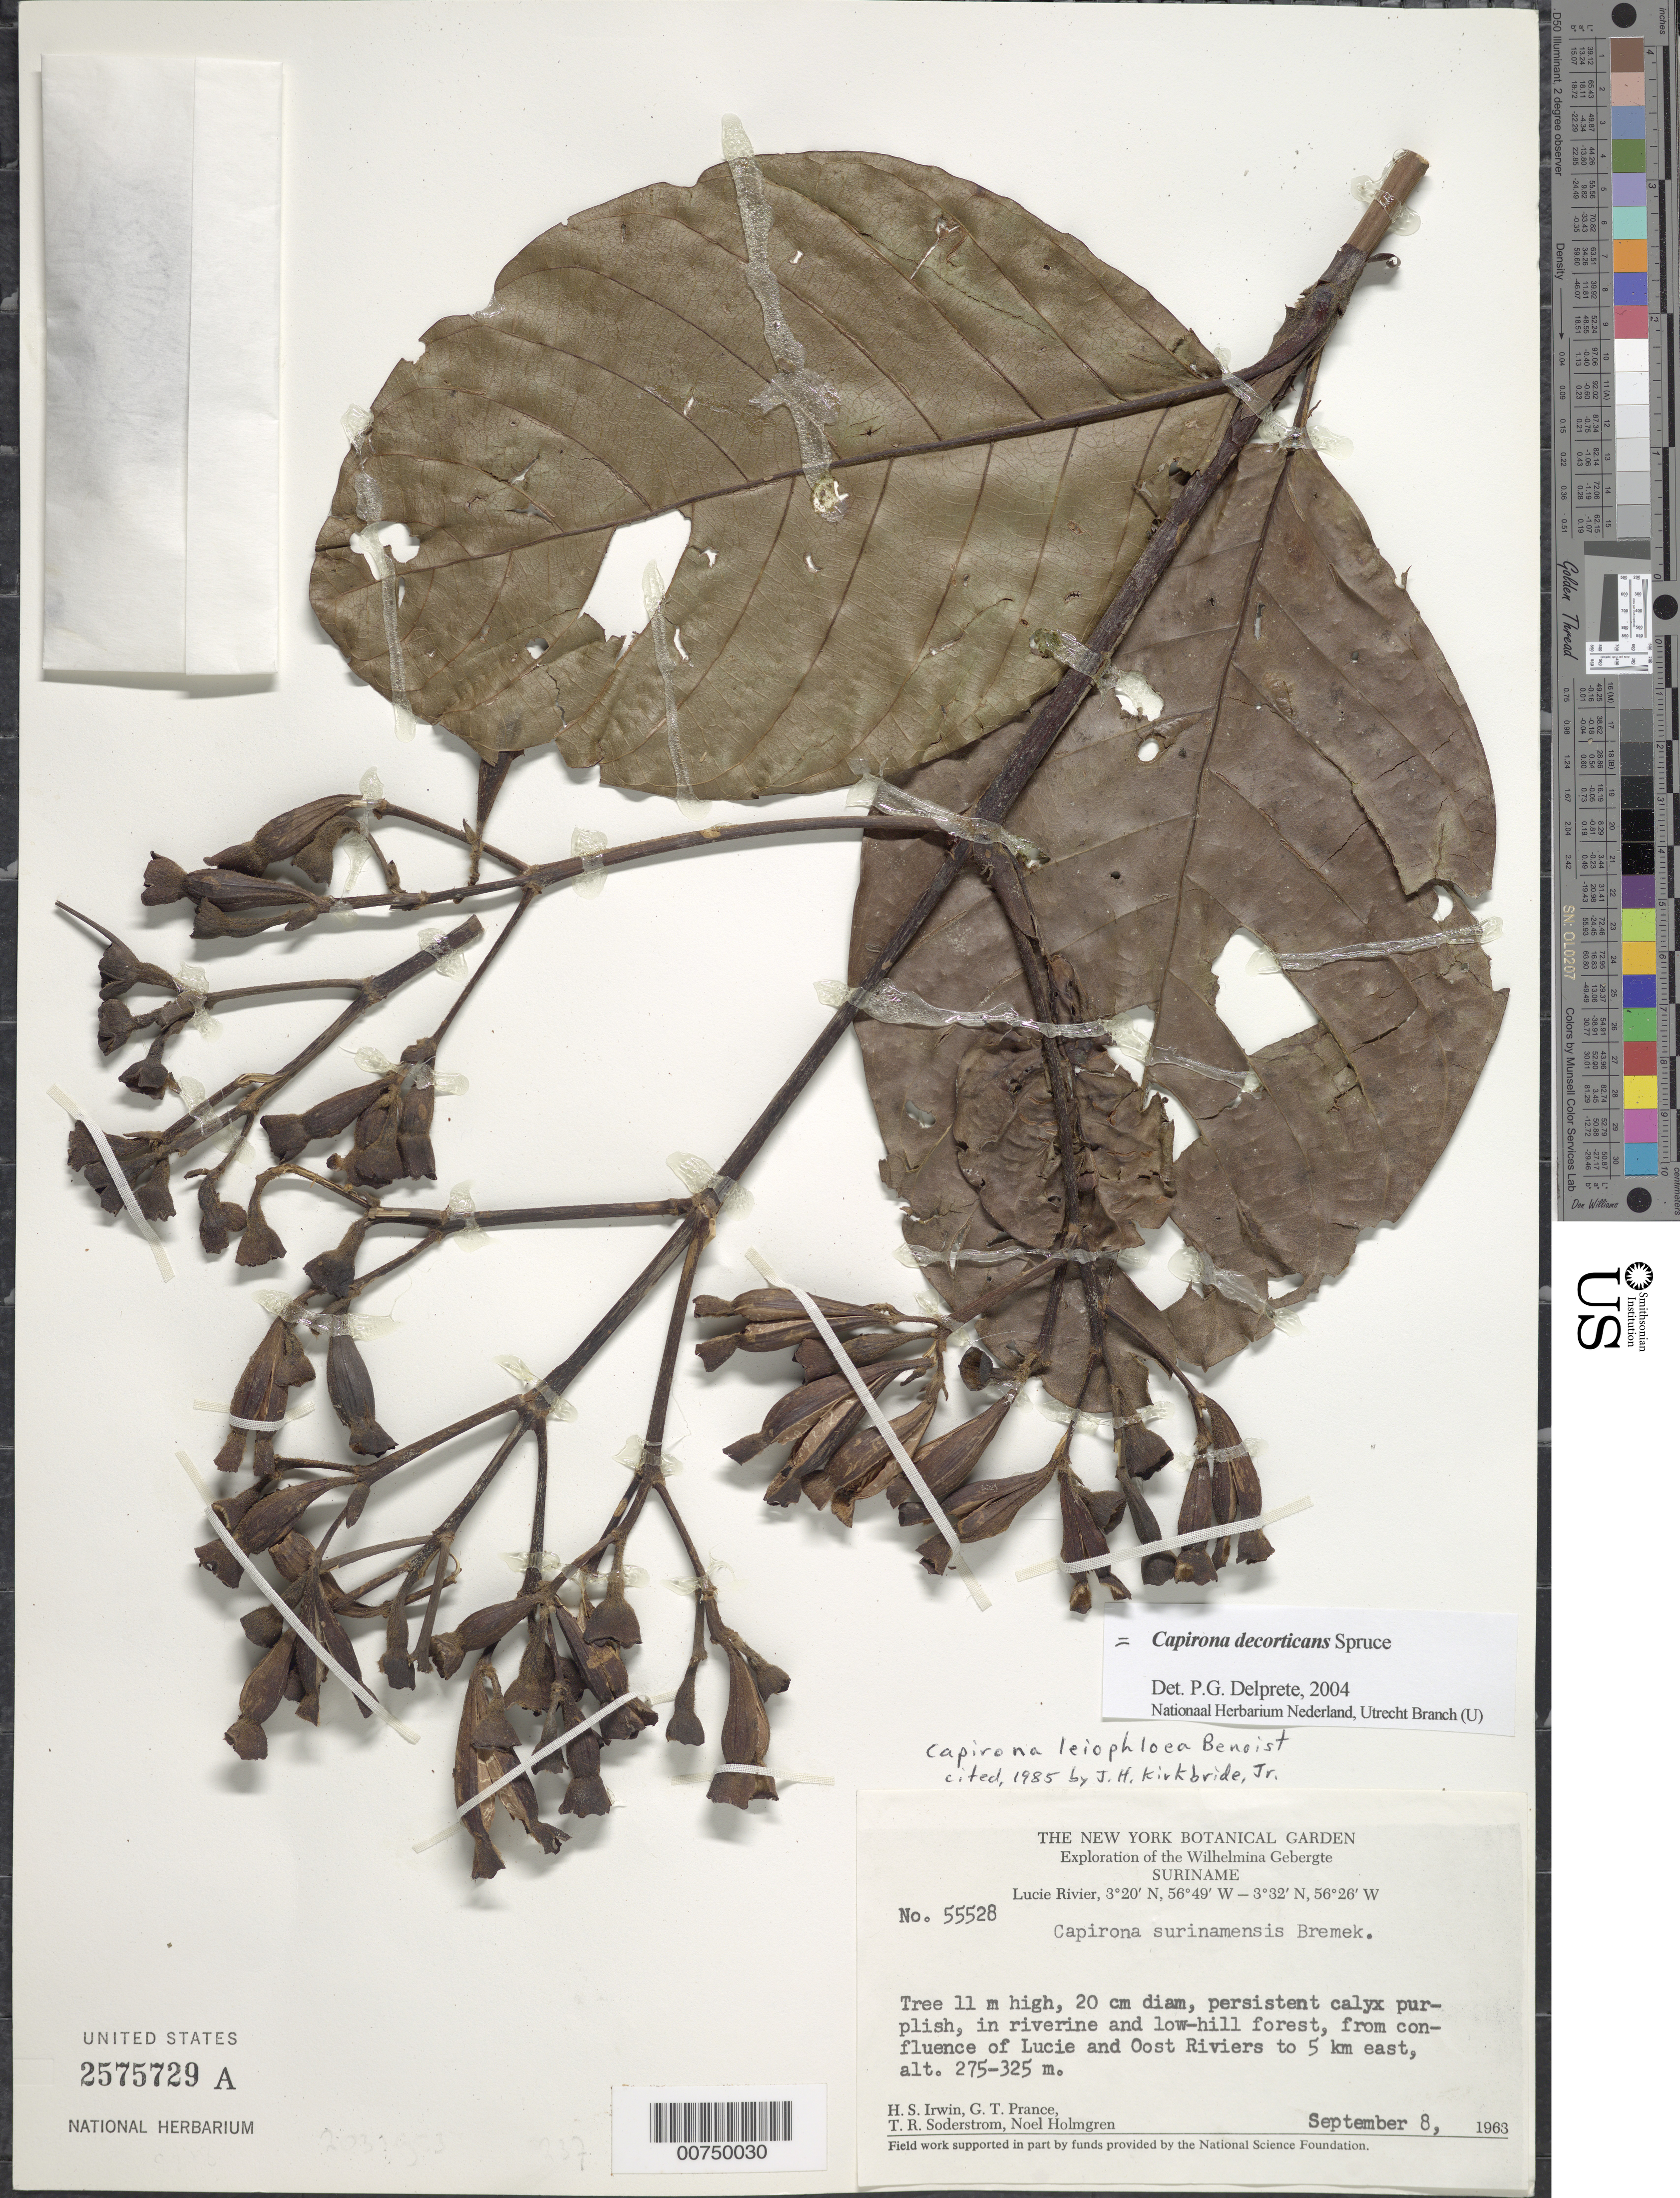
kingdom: Plantae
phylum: Tracheophyta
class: Magnoliopsida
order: Gentianales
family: Rubiaceae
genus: Capirona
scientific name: Capirona decorticans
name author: Spruce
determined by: Delprete, P. G., Herb. de Guyane Cay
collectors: H. Irwin, G. T. Prance, T. R. Soderstrom & N. H. Holmgren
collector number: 55528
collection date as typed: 8-Sep-63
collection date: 1963-09-08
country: Suriname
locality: Lucie R., 5 km E confluence with Oost R., Wilhelmina Gebergte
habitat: Riverine and low hill forest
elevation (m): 275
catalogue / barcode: US 2575729A